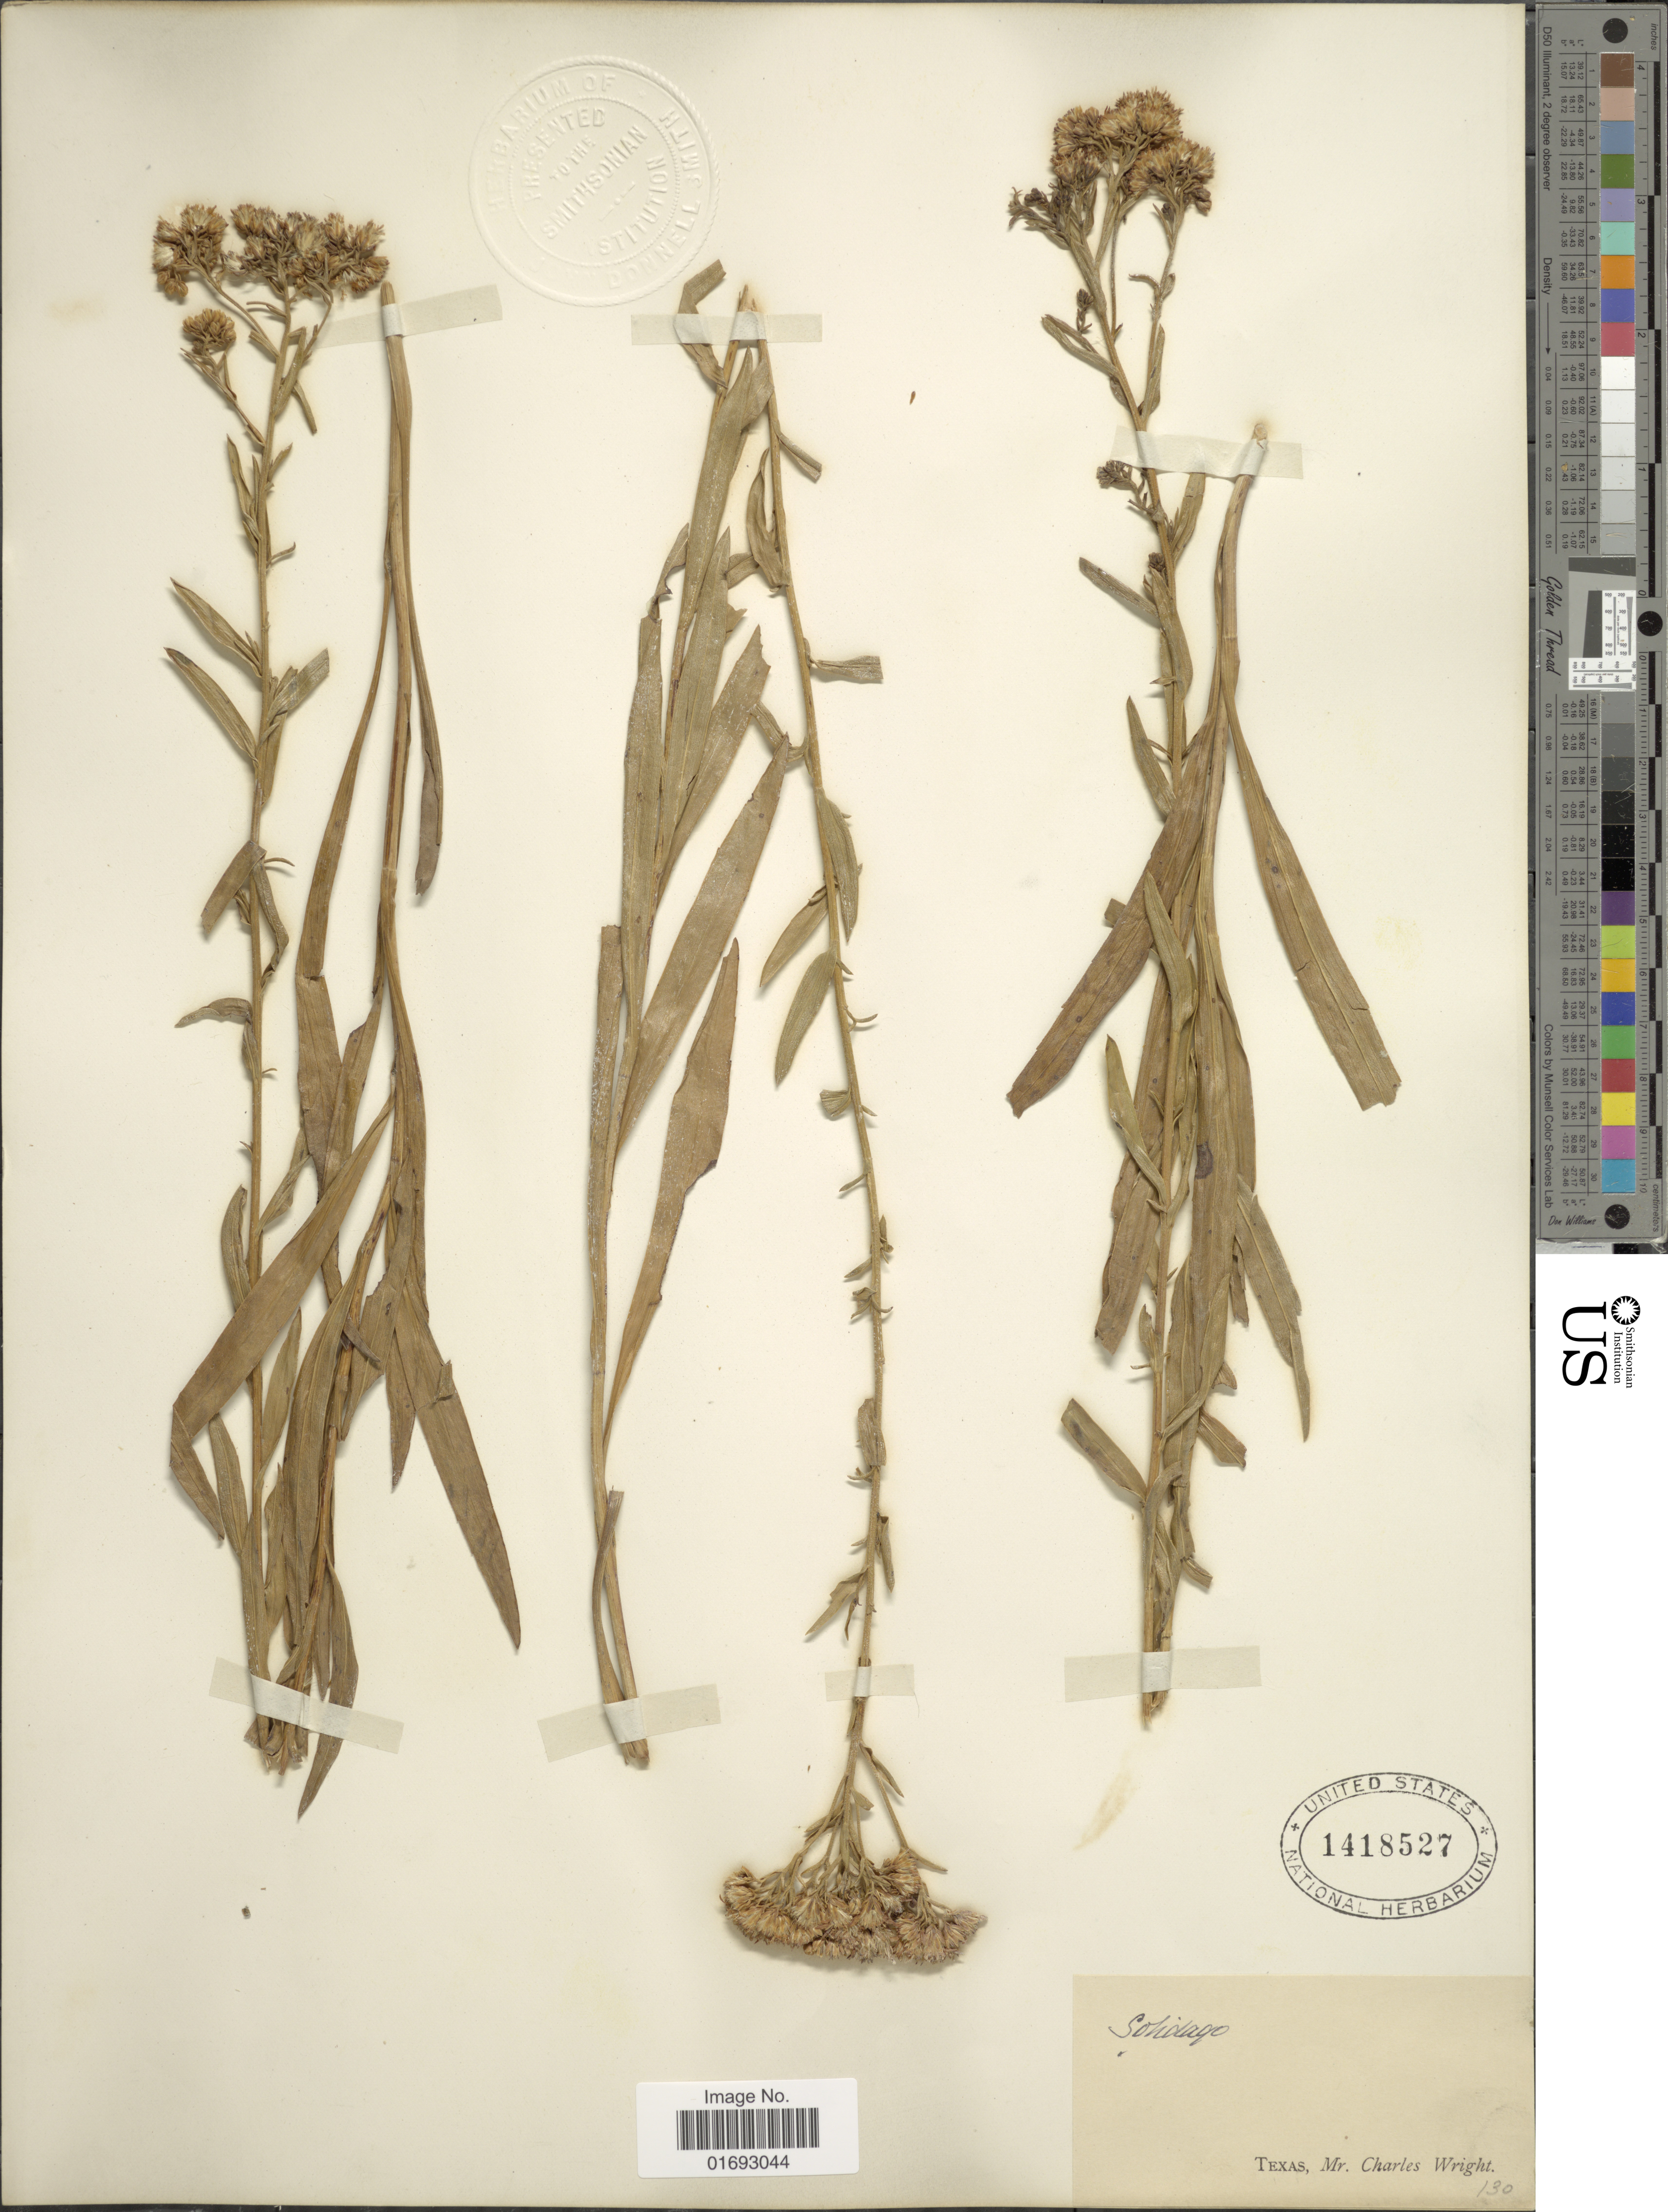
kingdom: Plantae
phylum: Tracheophyta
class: Magnoliopsida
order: Asterales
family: Asteraceae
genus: Oligoneuron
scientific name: Oligoneuron nitidum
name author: (Torr. & A. Gray) Small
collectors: C. Wright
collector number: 130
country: United States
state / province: Texas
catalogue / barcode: US 1418527